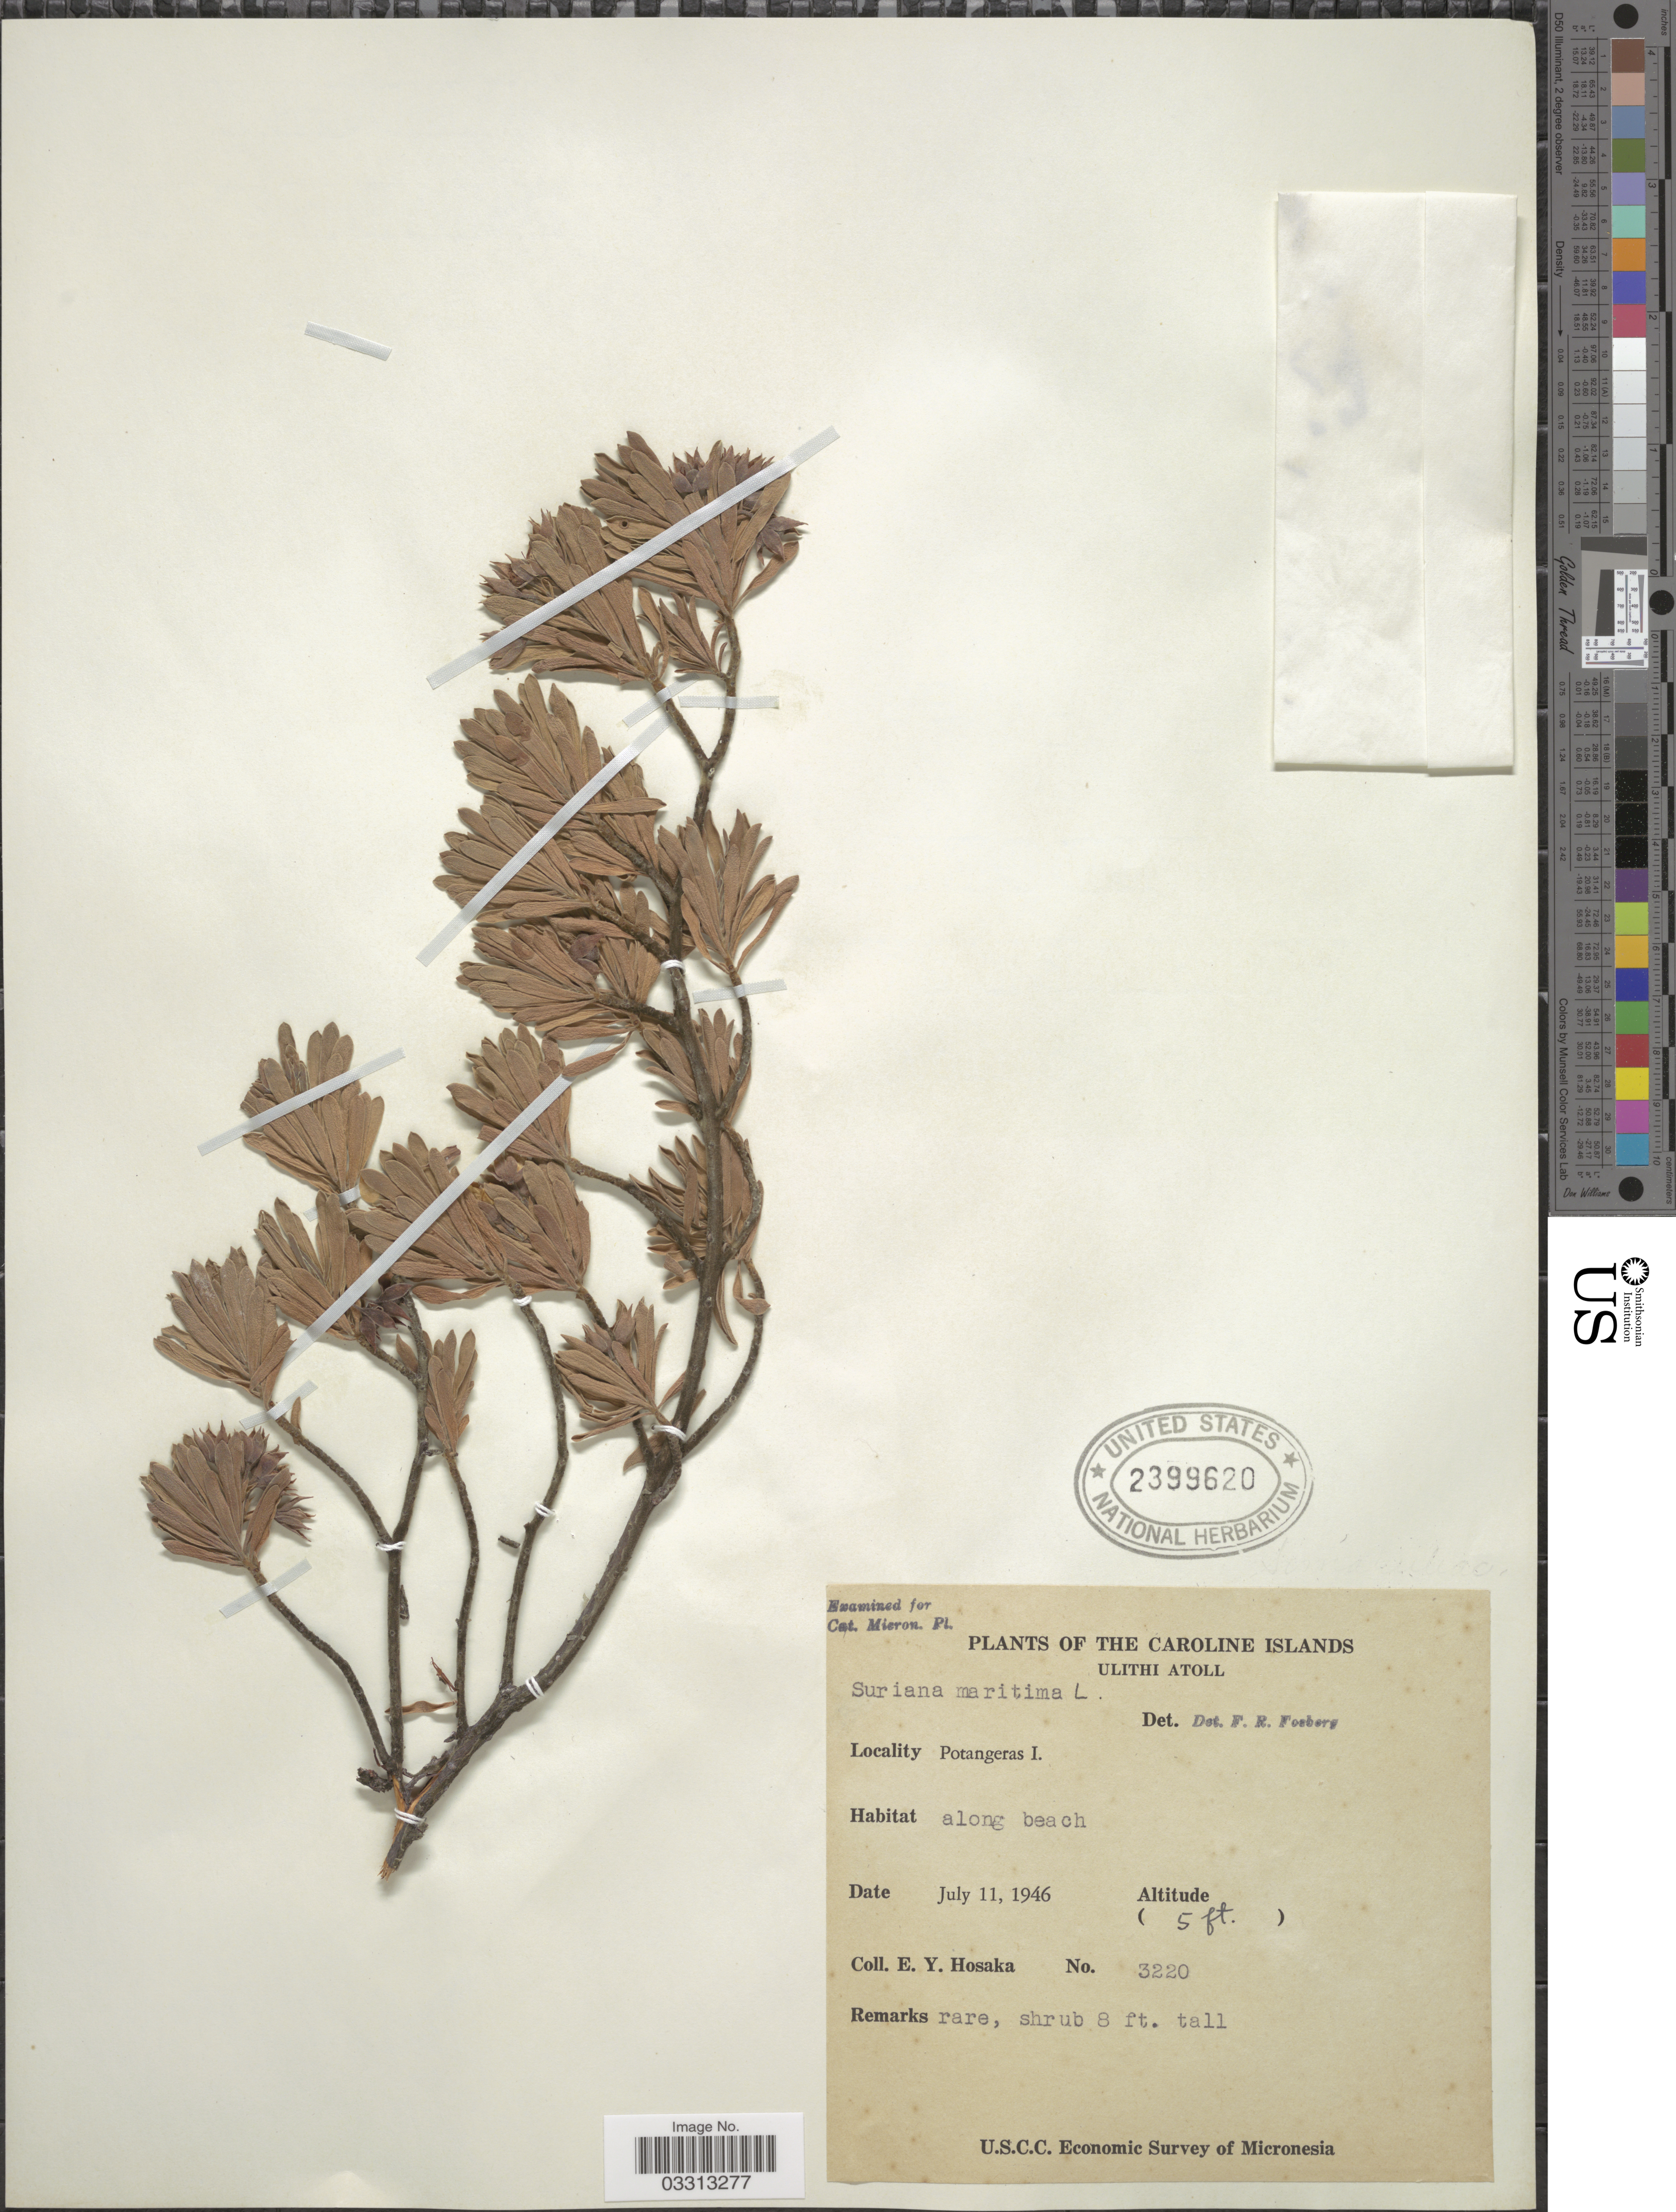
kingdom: Plantae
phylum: Tracheophyta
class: Magnoliopsida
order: Fabales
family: Surianaceae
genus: Suriana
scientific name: Suriana maritima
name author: L.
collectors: E. Y. Hosaka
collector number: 3220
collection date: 1946-07-11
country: Micronesia, Federated States of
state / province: Yap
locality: The Caroline Islands. Ulithi Atoll. Potangeras I. Along beach.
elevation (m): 2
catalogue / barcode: US 2399620